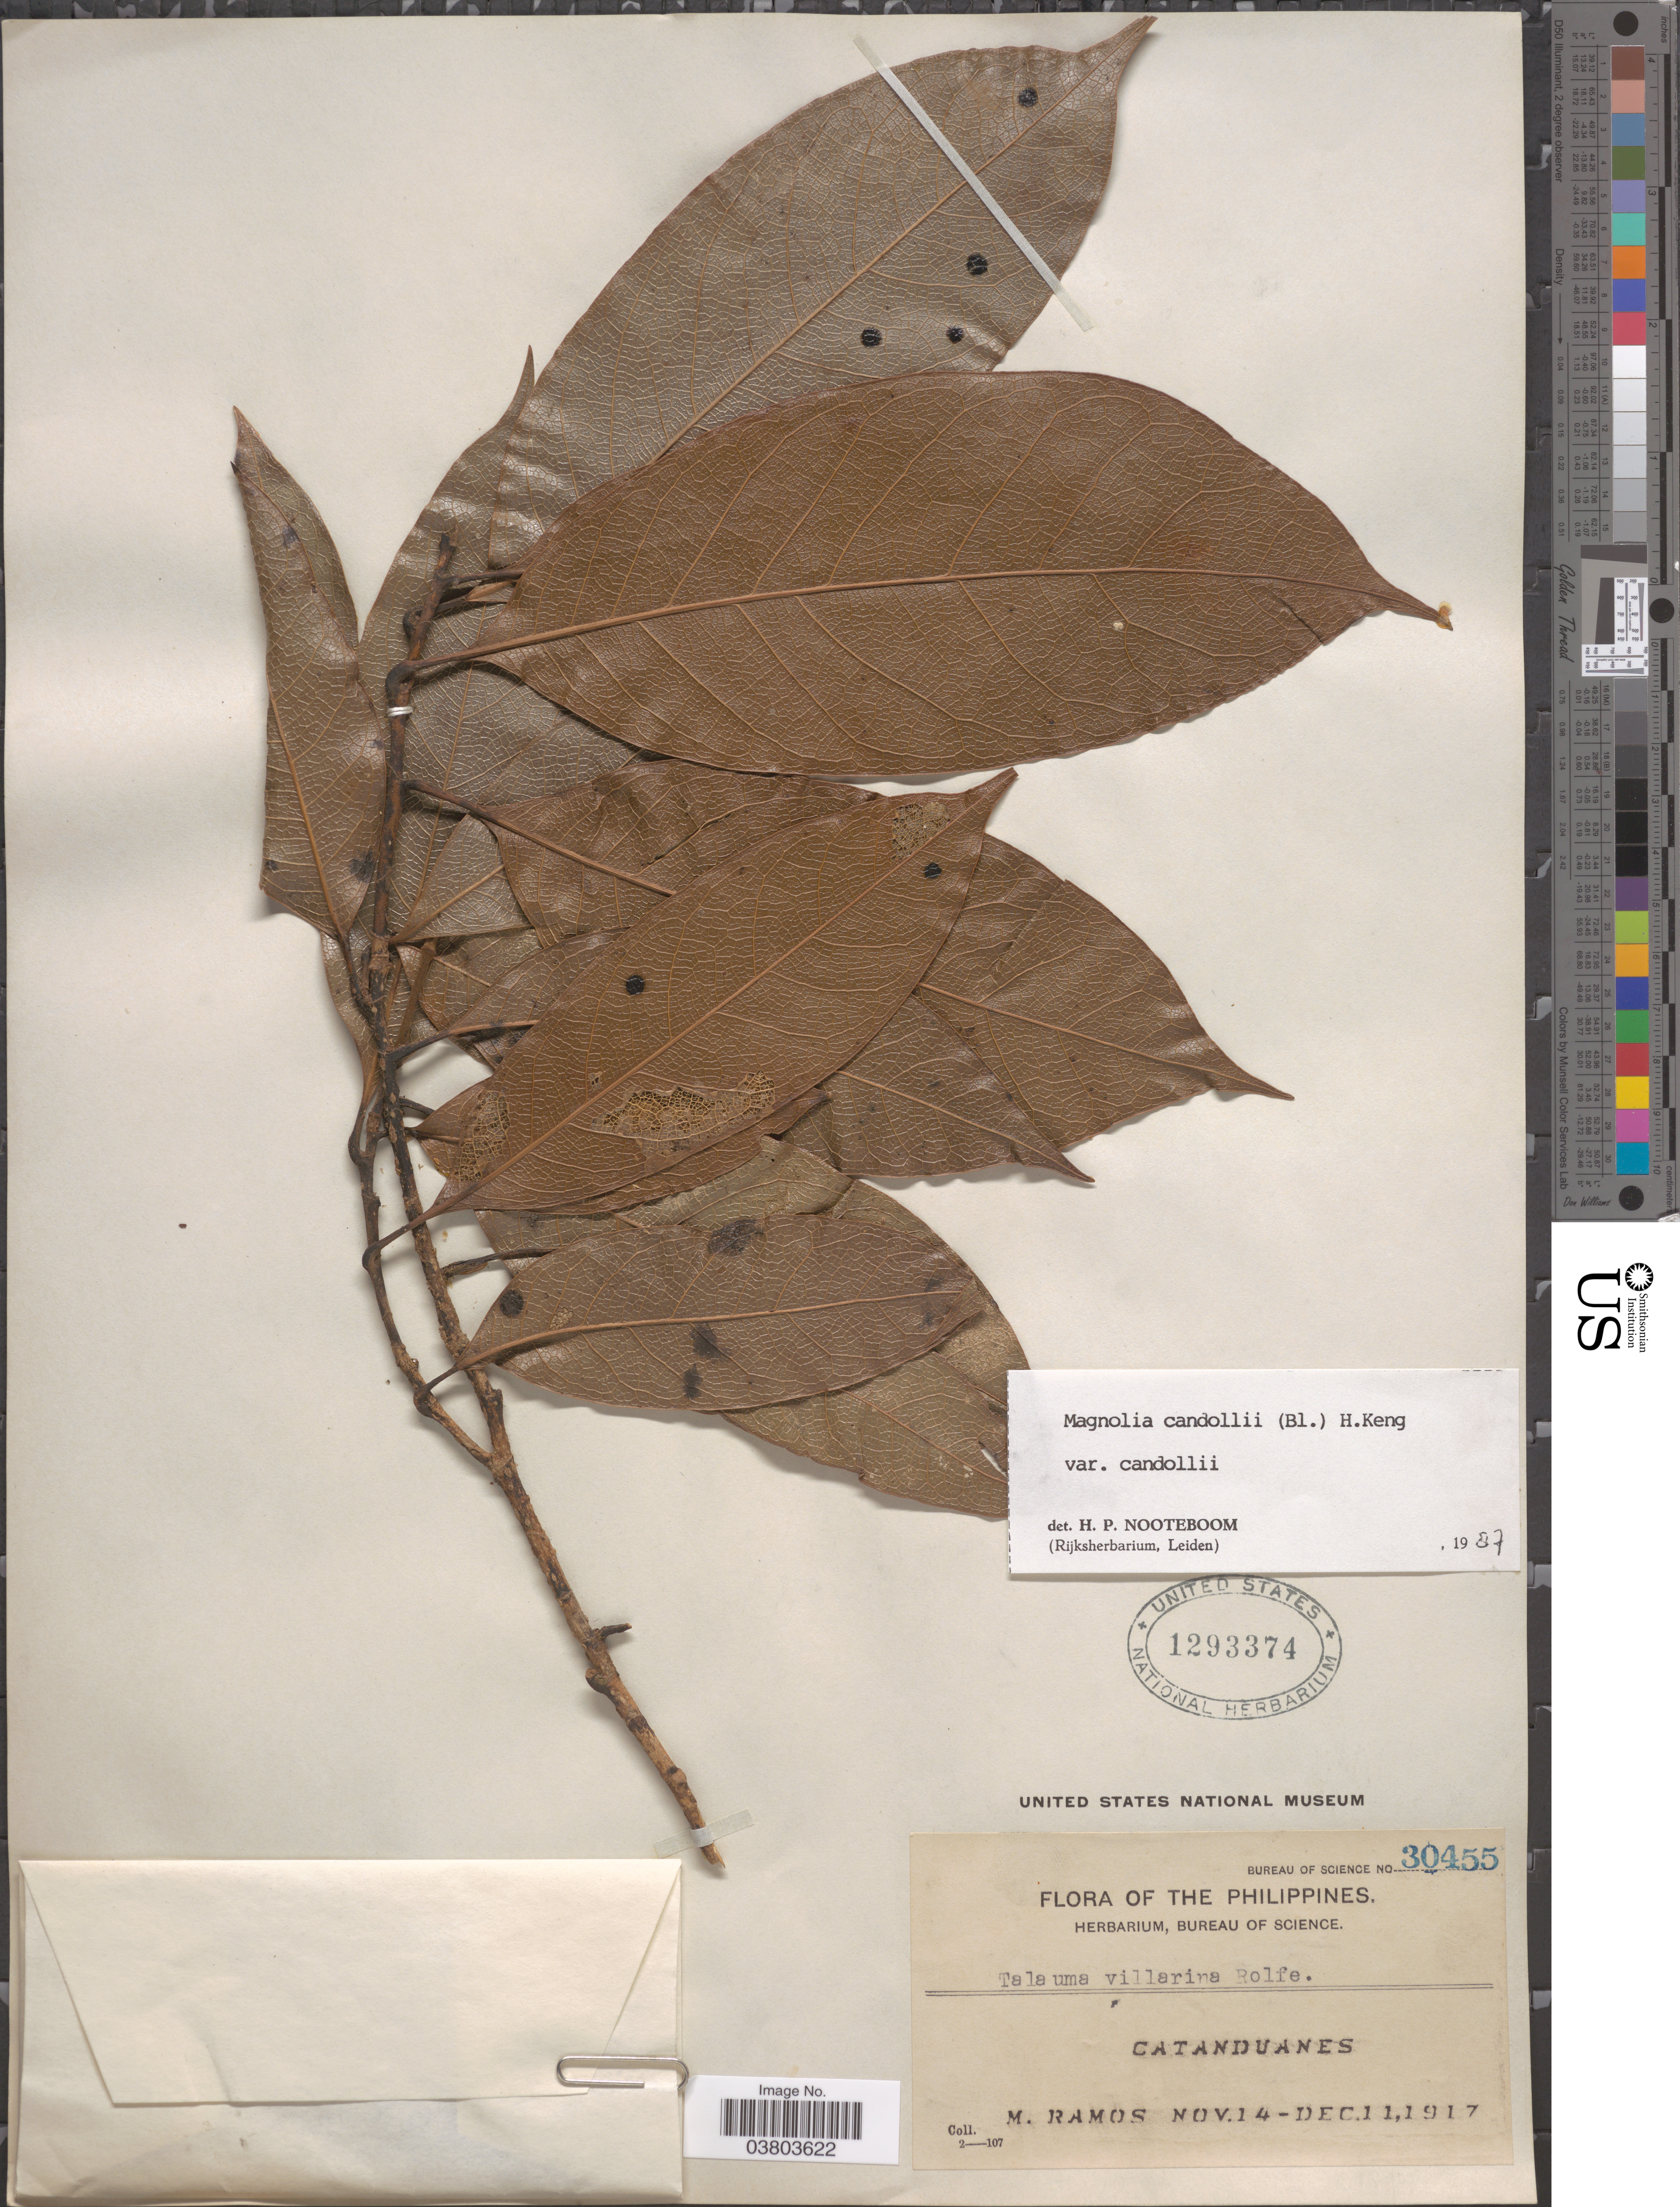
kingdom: Plantae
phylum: Tracheophyta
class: Magnoliopsida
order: Magnoliales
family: Magnoliaceae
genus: Magnolia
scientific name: Magnolia candollei var. candollei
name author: Link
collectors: M. Ramos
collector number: Bureau of Science 30455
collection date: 1917-11-14/1917-12-11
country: Philippines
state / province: Bicol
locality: Catanduanes.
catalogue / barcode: US 1293374